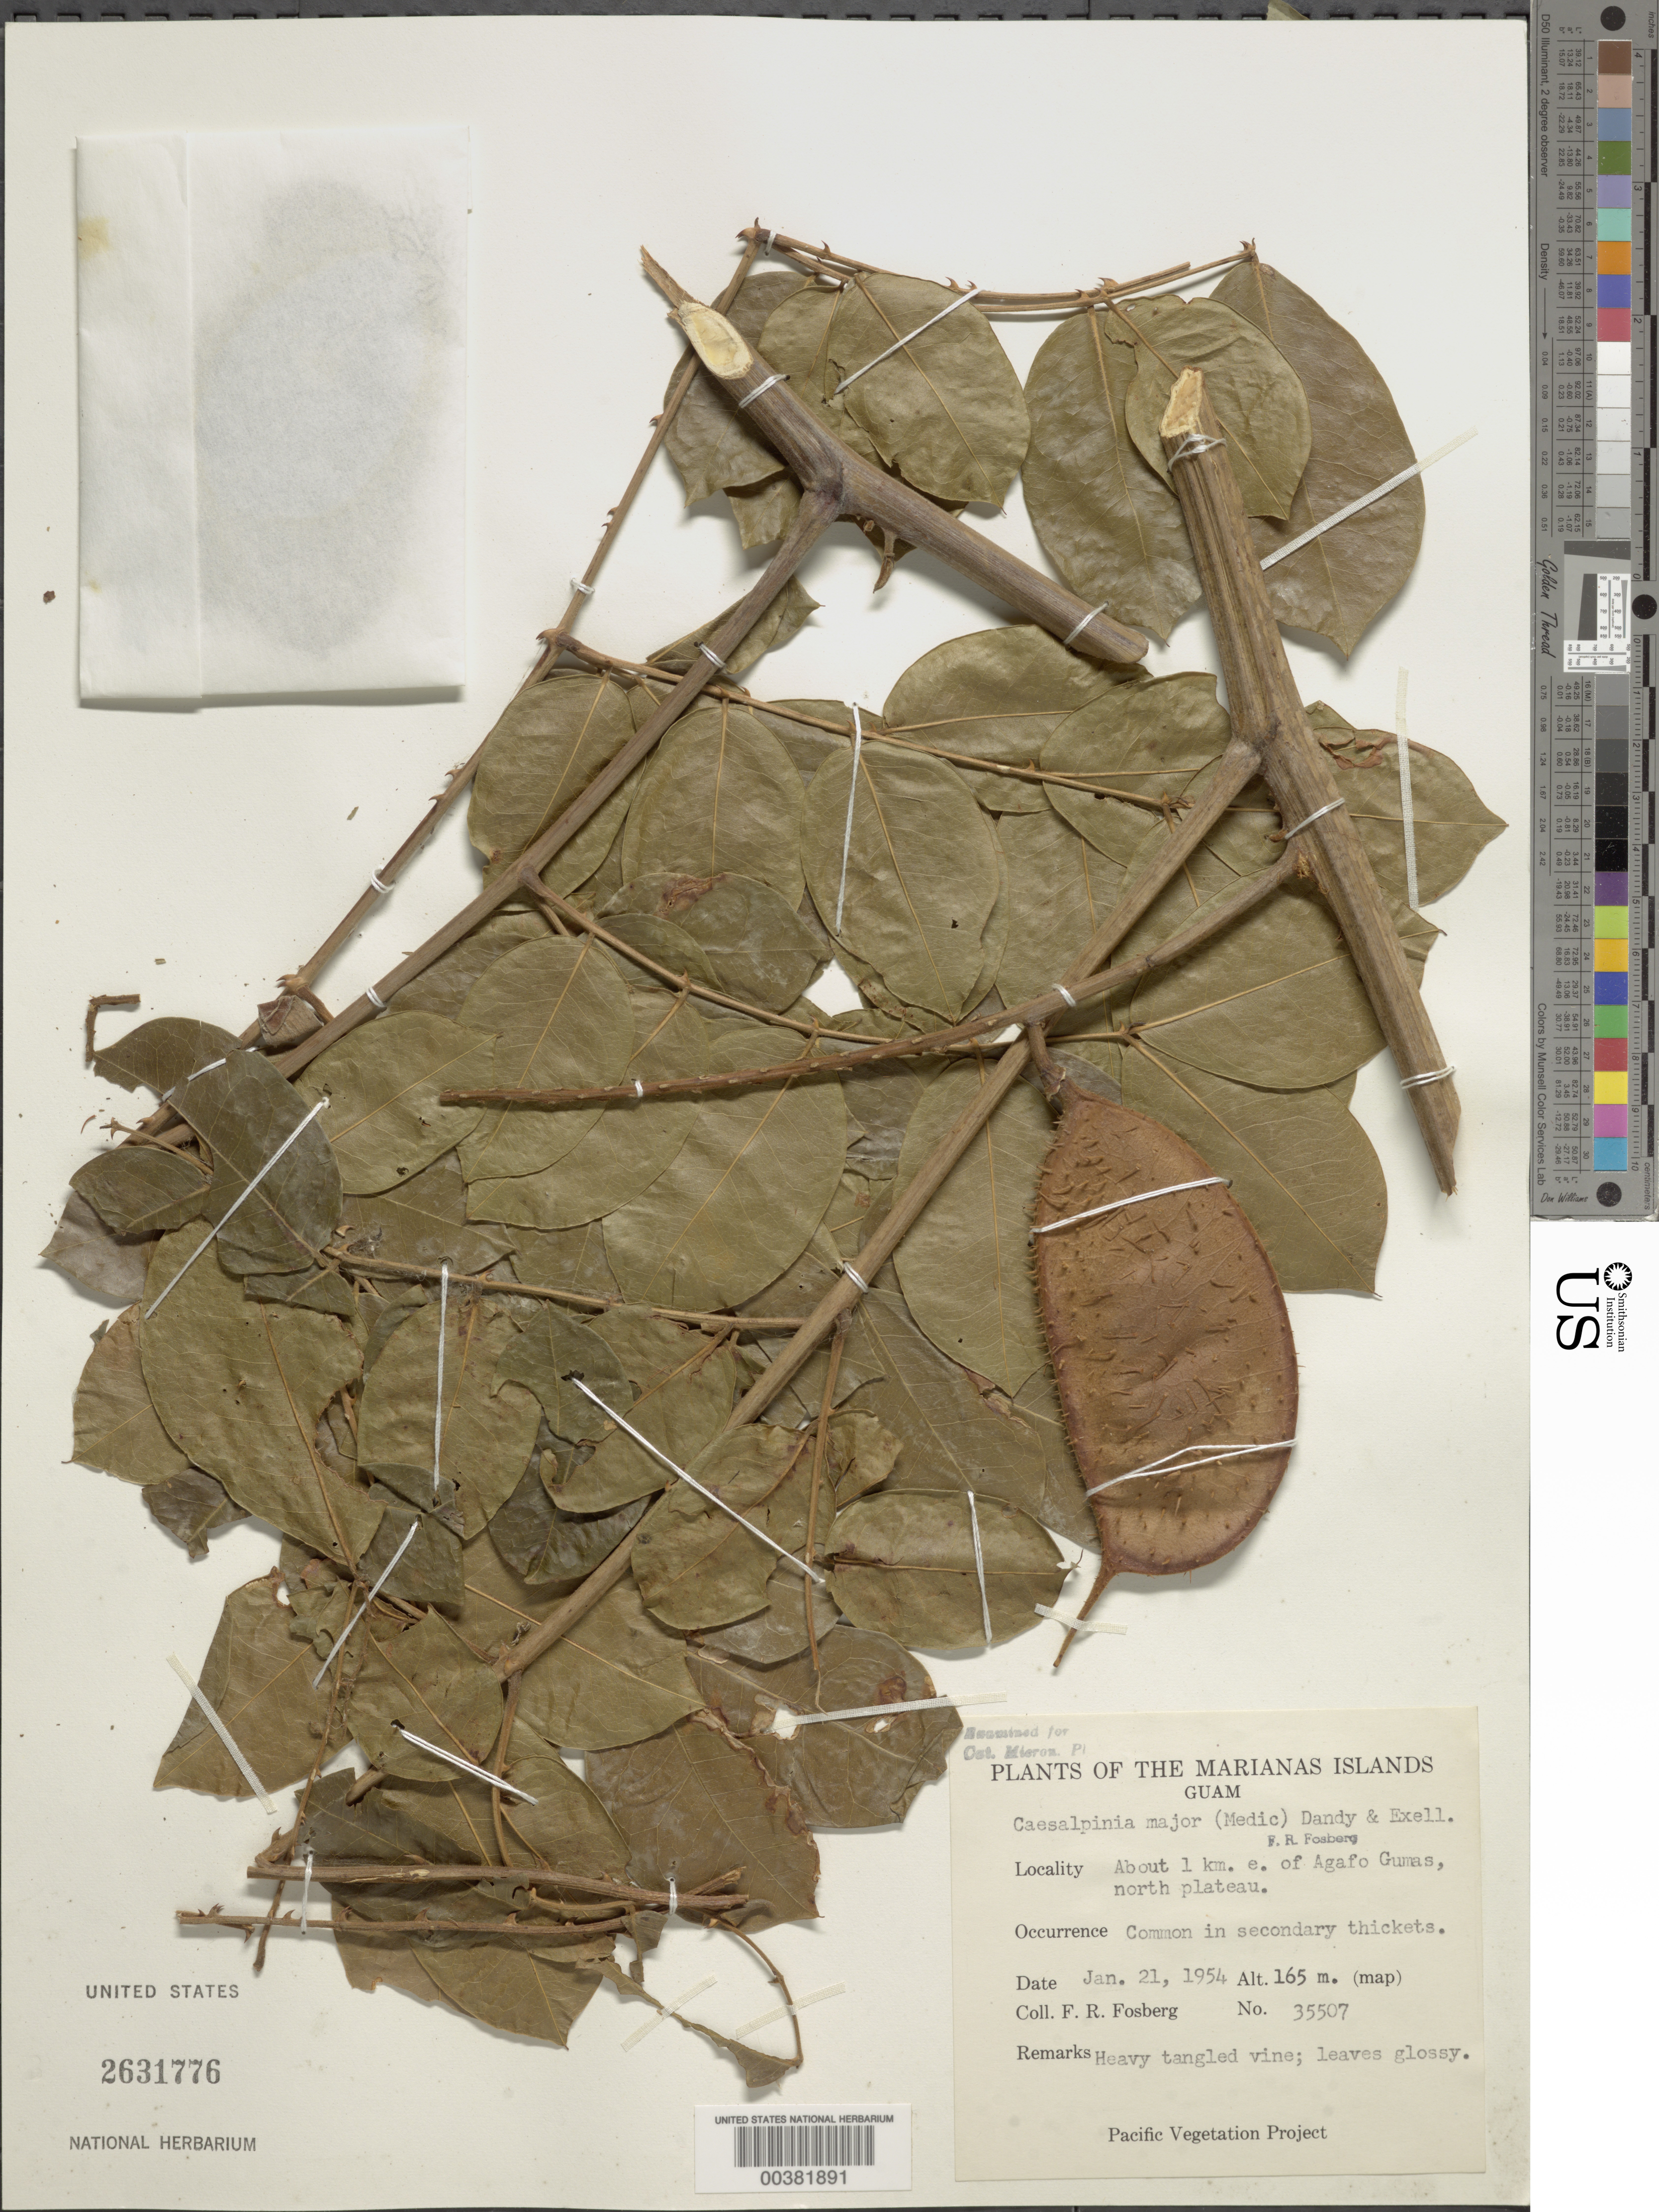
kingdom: Plantae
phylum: Tracheophyta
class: Magnoliopsida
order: Fabales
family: Fabaceae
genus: Guilandina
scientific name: Guilandina major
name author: (Medik.) Small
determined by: Wagner, W. L., (BOT), Smithsonian Institution - National Museum of Natural History (UNITED STATES)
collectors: F. R. Fosberg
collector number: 35507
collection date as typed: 21 Jan 1954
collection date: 1954-01-21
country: Guam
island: Guam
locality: About 1 km e of agafo gumas, n plateau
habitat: Secondary thickets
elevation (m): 165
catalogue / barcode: US 2631776